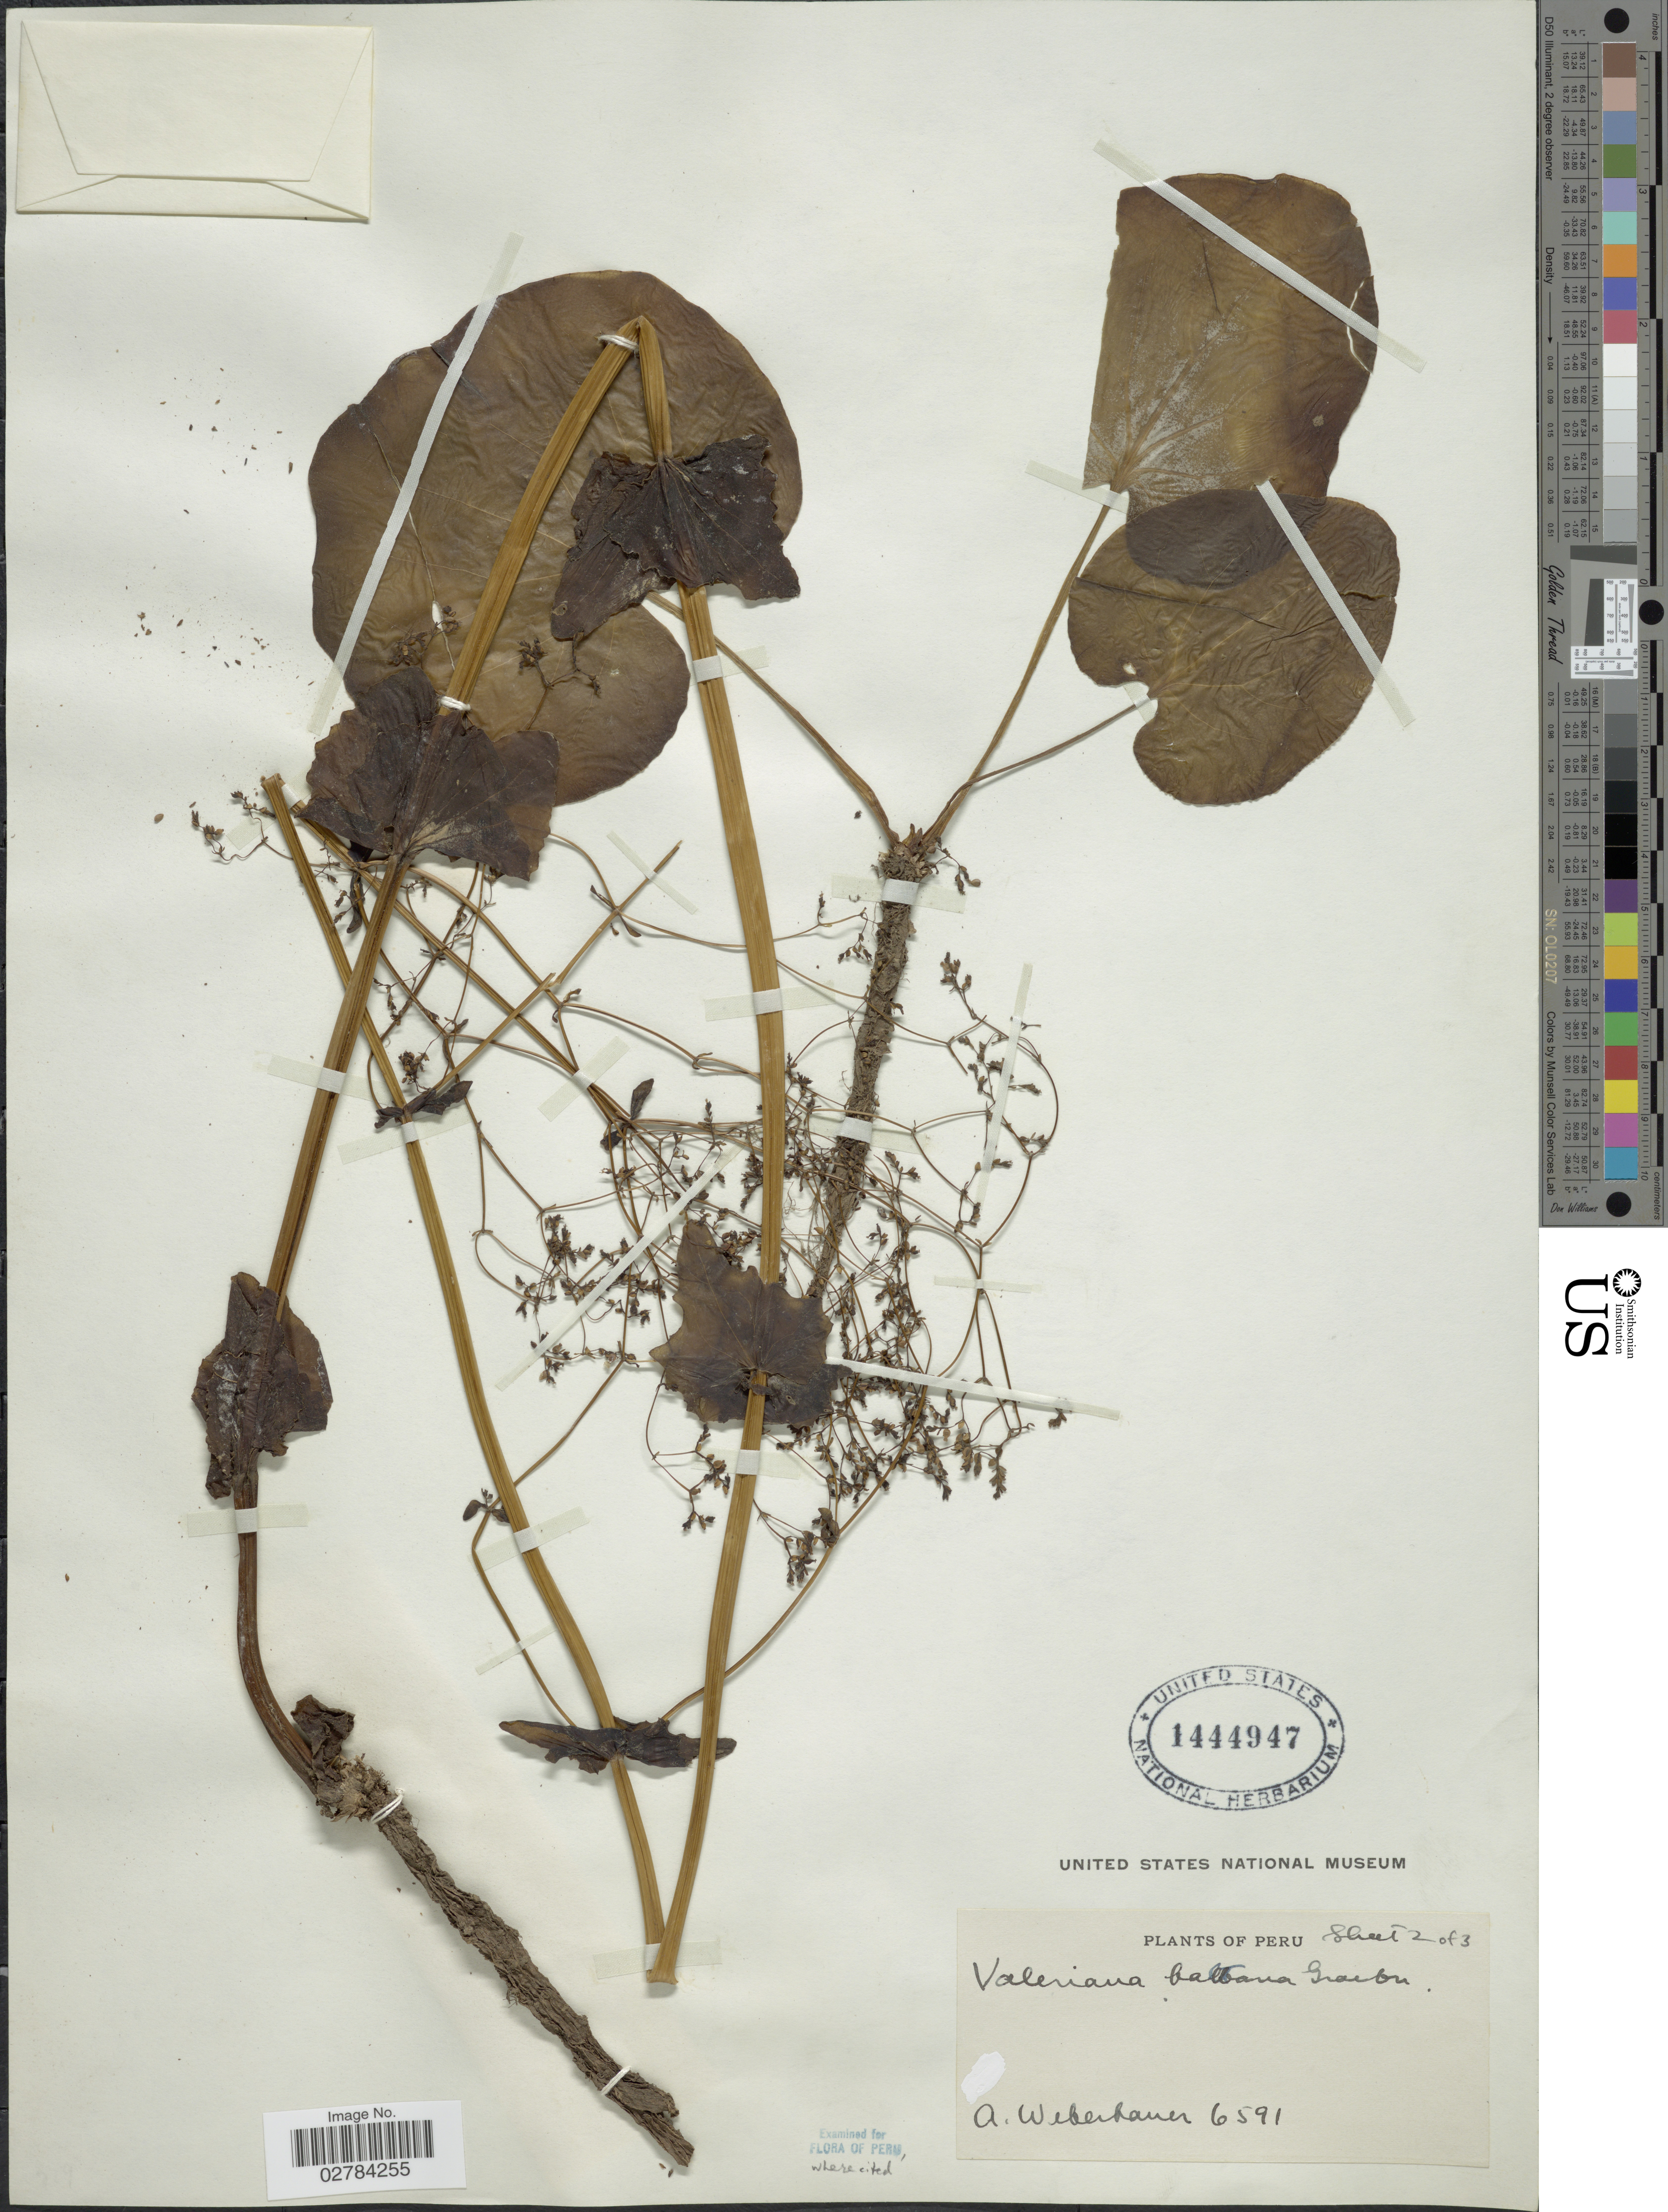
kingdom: Plantae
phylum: Tracheophyta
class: Magnoliopsida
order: Dipsacales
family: Caprifoliaceae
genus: Valeriana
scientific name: Valeriana baltana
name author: Graebn.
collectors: A. Weberbauer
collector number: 6591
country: Peru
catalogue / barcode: US 1444947